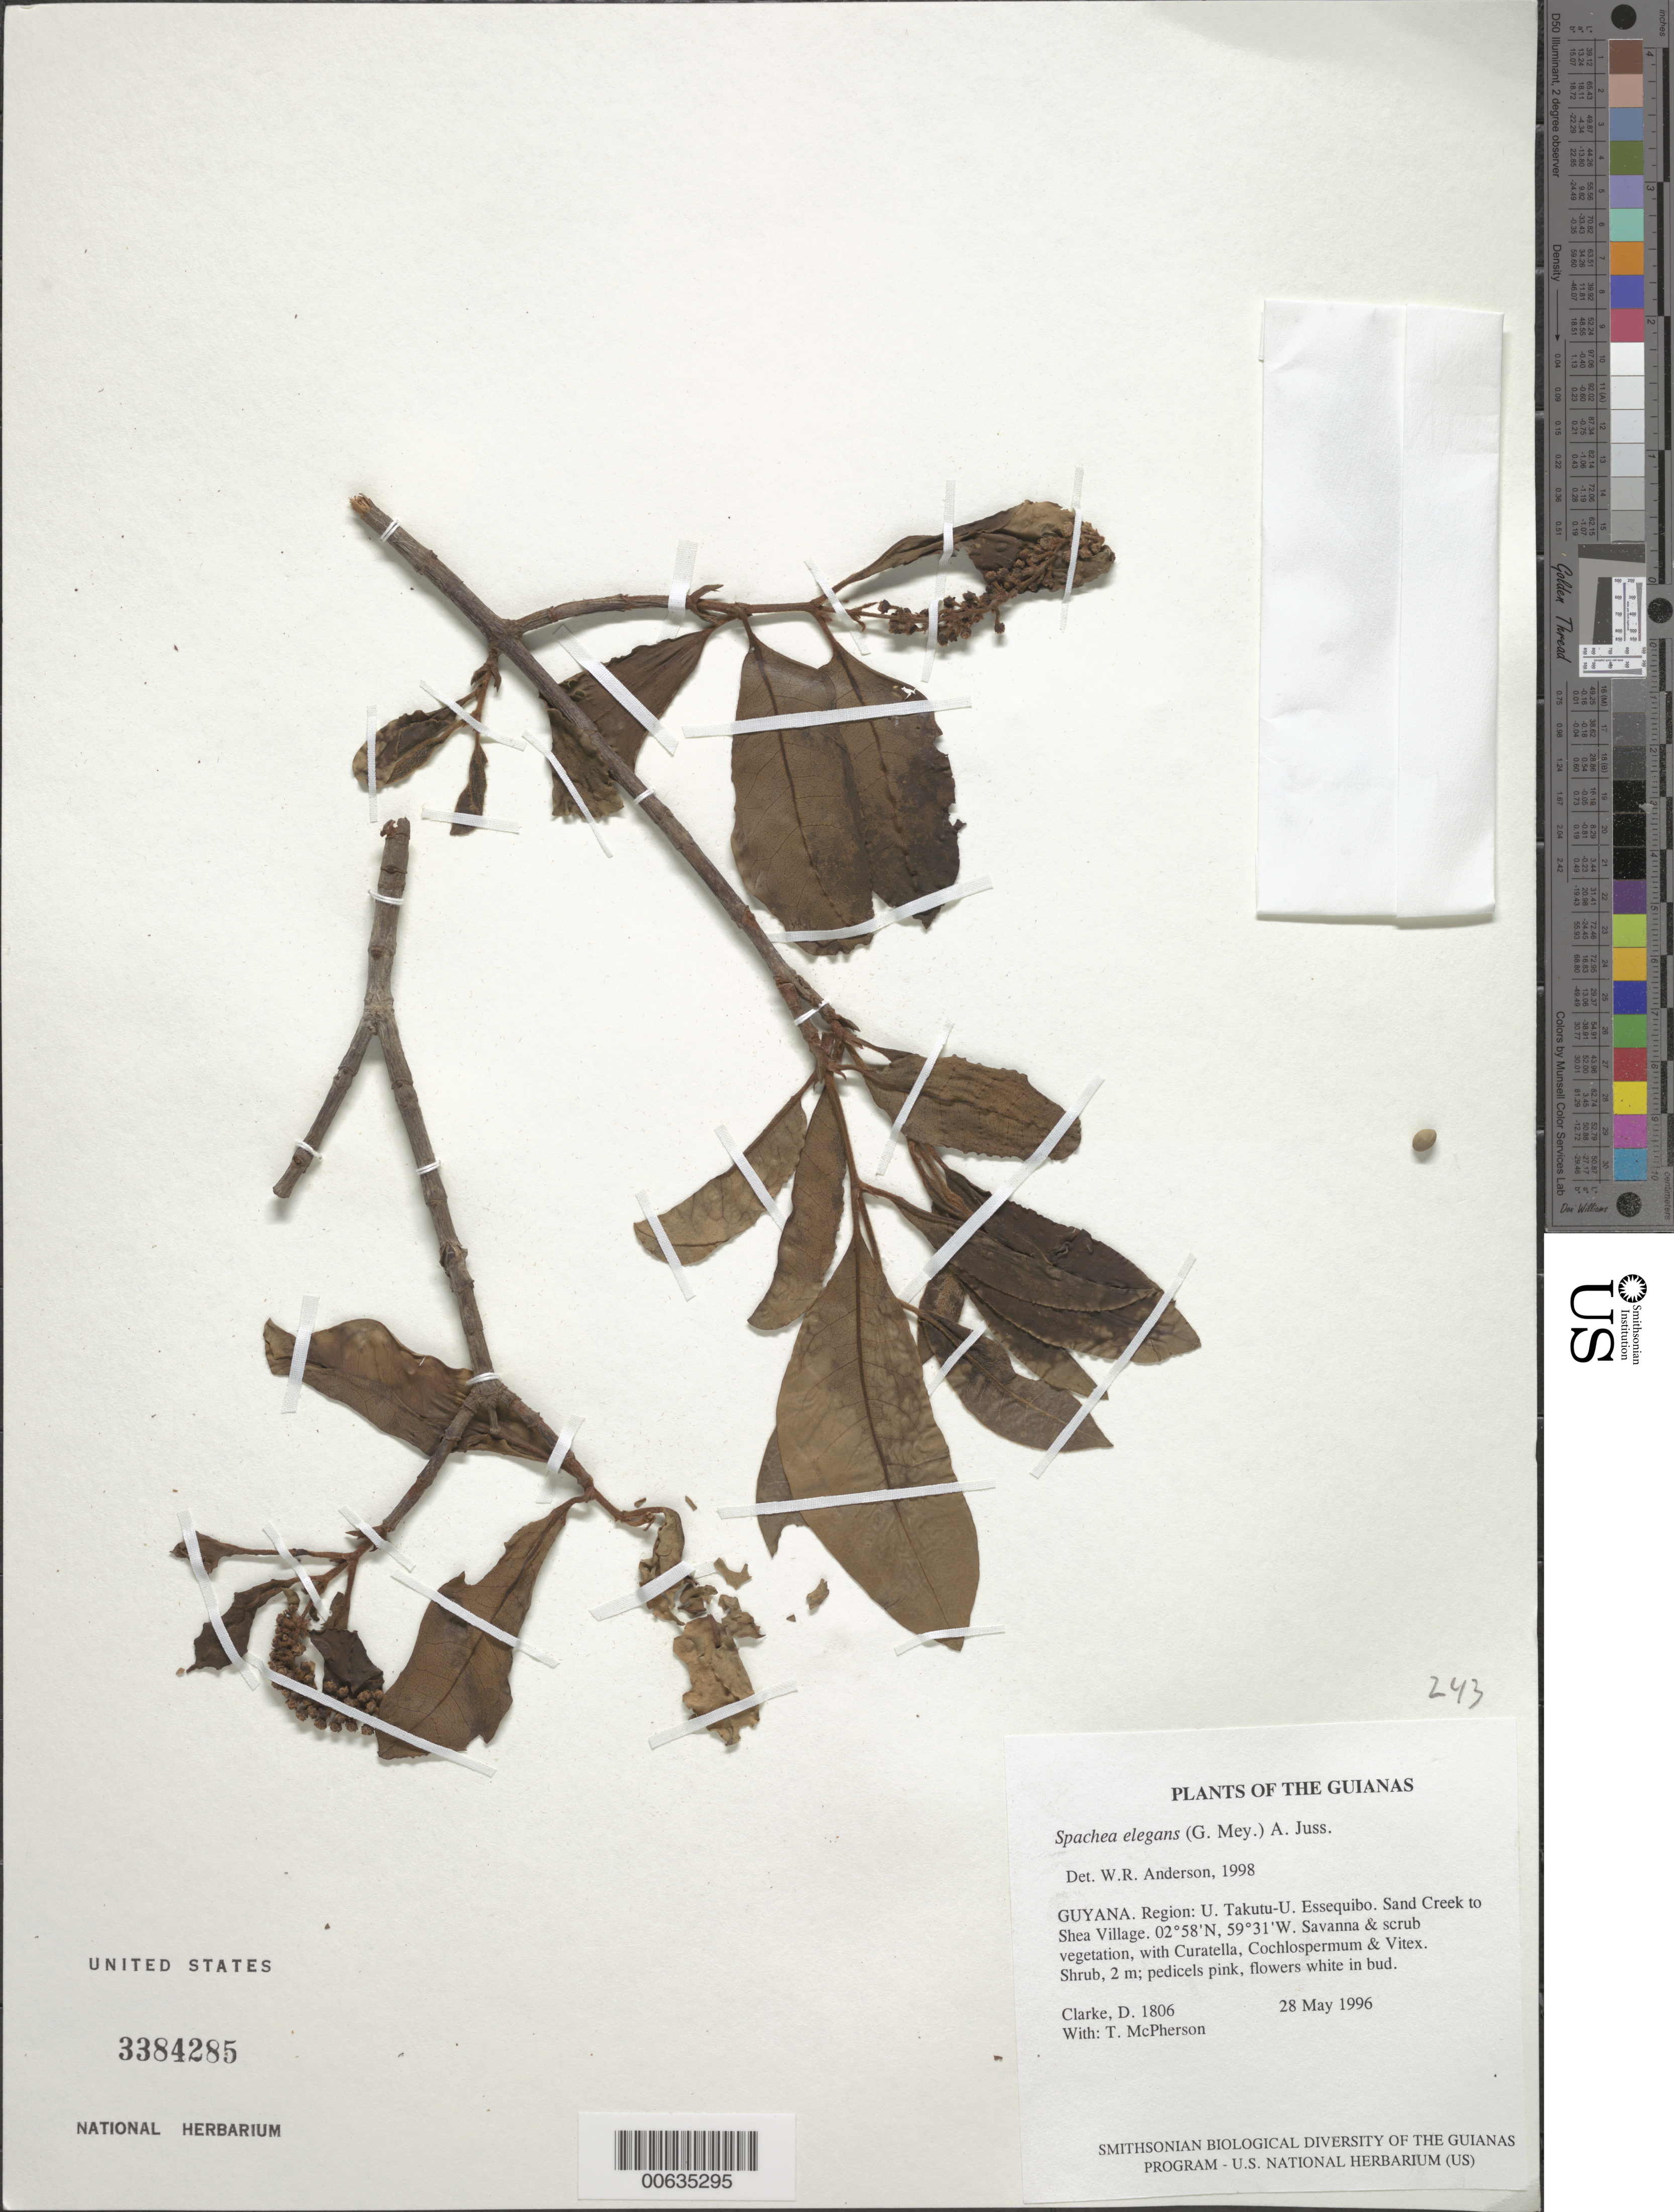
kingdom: Plantae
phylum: Tracheophyta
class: Magnoliopsida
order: Malpighiales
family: Malpighiaceae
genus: Spachea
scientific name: Spachea elegans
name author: A. Juss.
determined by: Anderson, W. R., (MICH), University of Michigan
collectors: H. D. Clarke & T. McPherson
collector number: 1806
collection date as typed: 28 May 1996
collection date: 1996-05-28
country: Guyana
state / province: U. Takutu-U. Essequibo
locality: Sand Creek to Shea Village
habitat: Savanna & scrub vegetation, with Curatella, Cochlospermum & Vitex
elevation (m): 100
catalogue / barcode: US 3384285